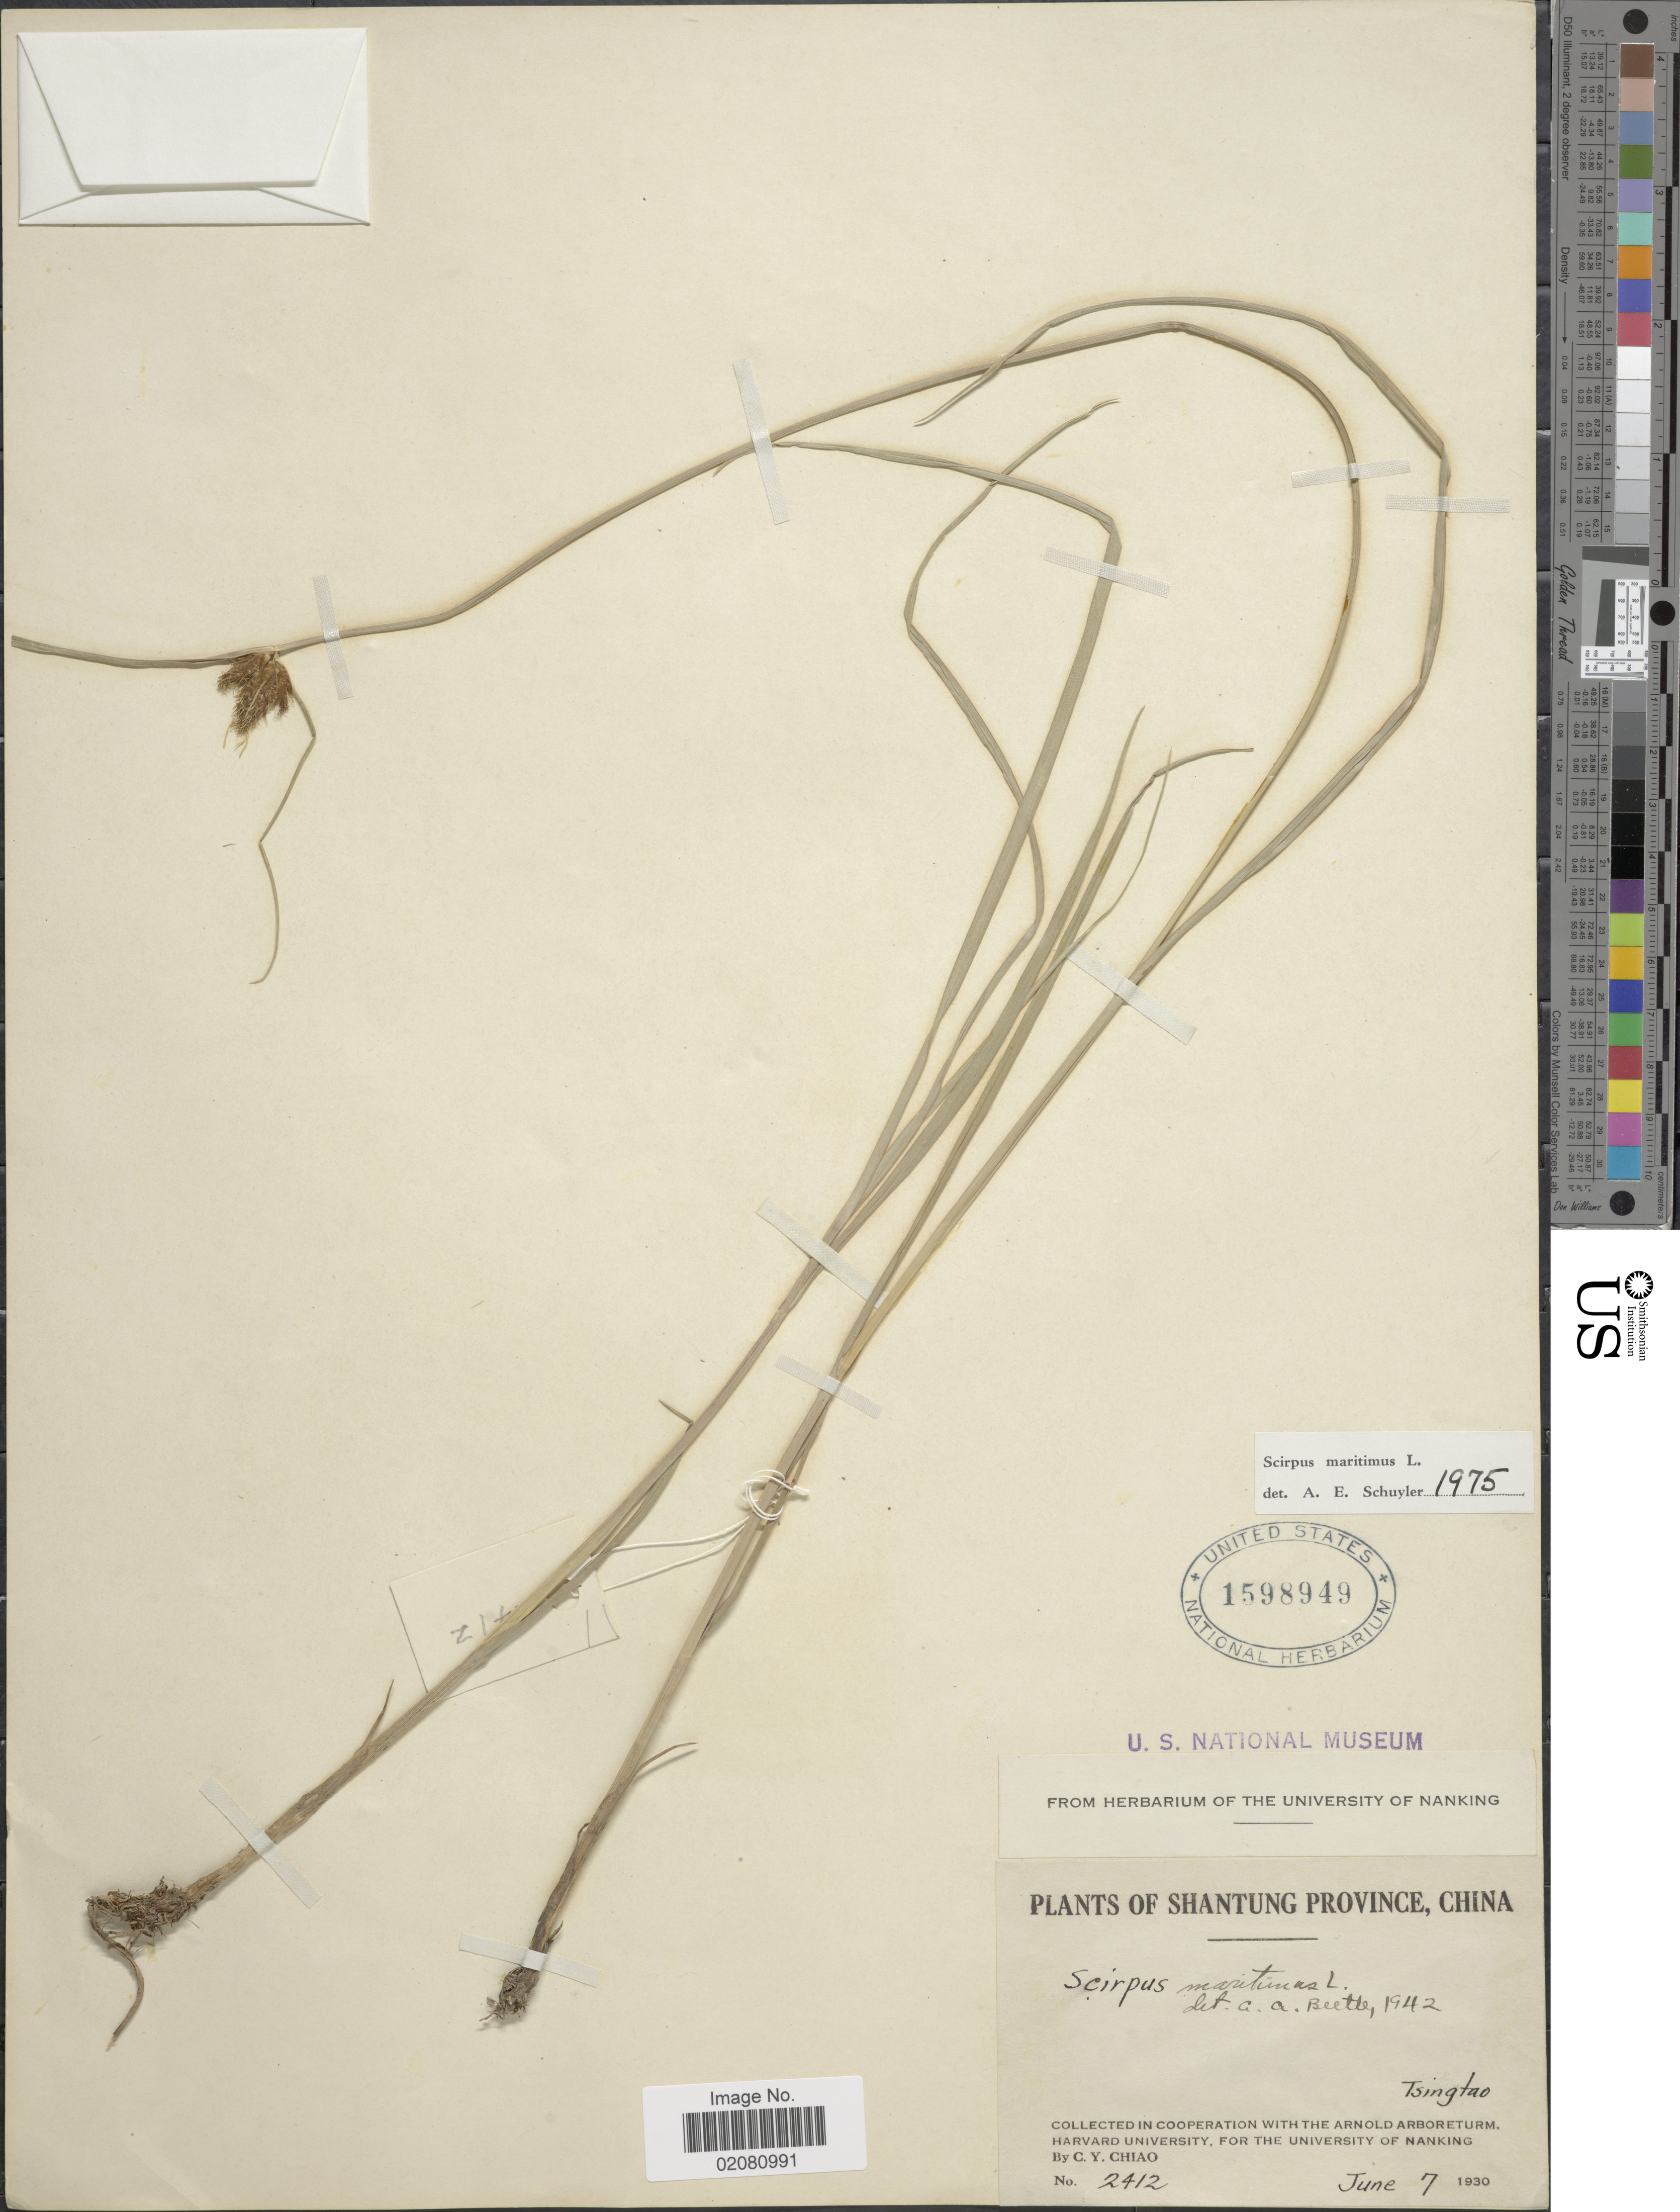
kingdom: Plantae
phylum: Tracheophyta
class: Liliopsida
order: Poales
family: Cyperaceae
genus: Bolboschoenus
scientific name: Bolboschoenus maritimus subsp. maritimus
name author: (L.) Palla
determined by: Strong, Mark T., (BOT), Smithsonian Institution - National Museum of Natural History (UNITED STATES)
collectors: C. Y. Chiao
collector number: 2412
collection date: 1930-06-07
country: China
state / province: Shandong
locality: Shantung Province, China. Tsingtao.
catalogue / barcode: US 1598949